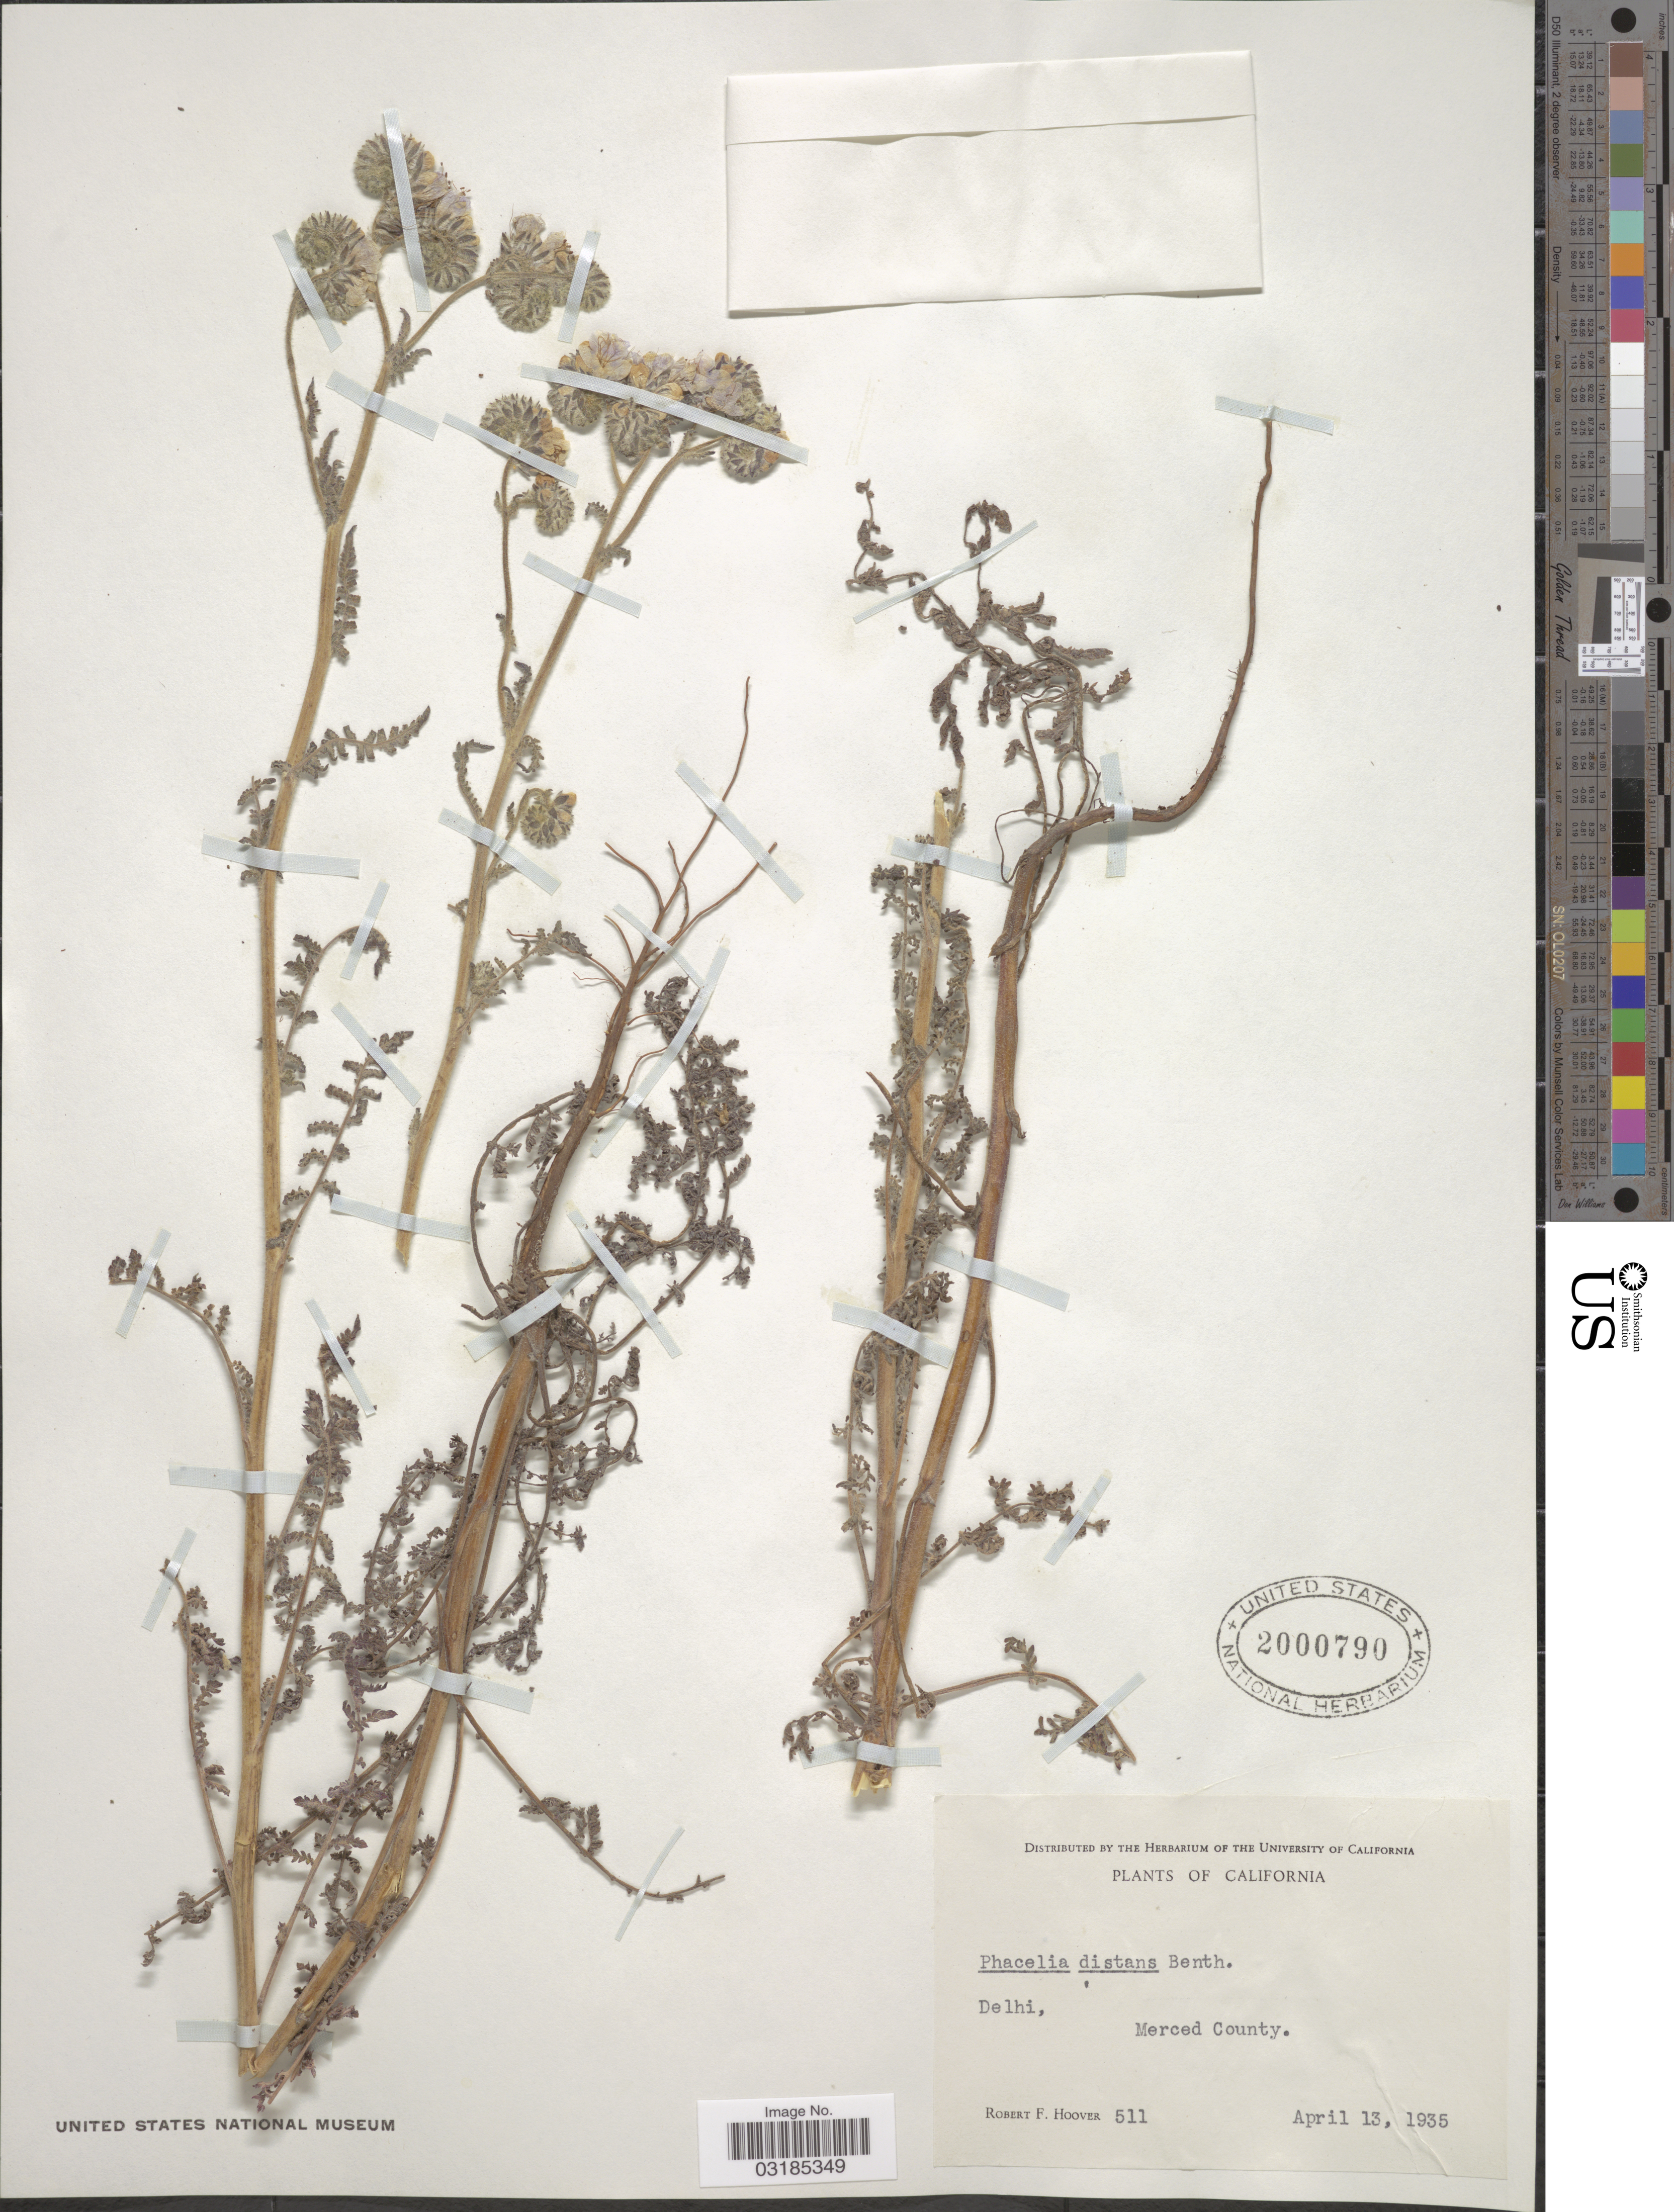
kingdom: Plantae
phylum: Tracheophyta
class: Magnoliopsida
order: Boraginales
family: Hydrophyllaceae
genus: Phacelia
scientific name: Phacelia distans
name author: Benth.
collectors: R. F. Hoover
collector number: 511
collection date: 1935-04-13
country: United States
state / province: California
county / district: Merced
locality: Delhi. Merced County.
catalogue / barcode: US 2000790